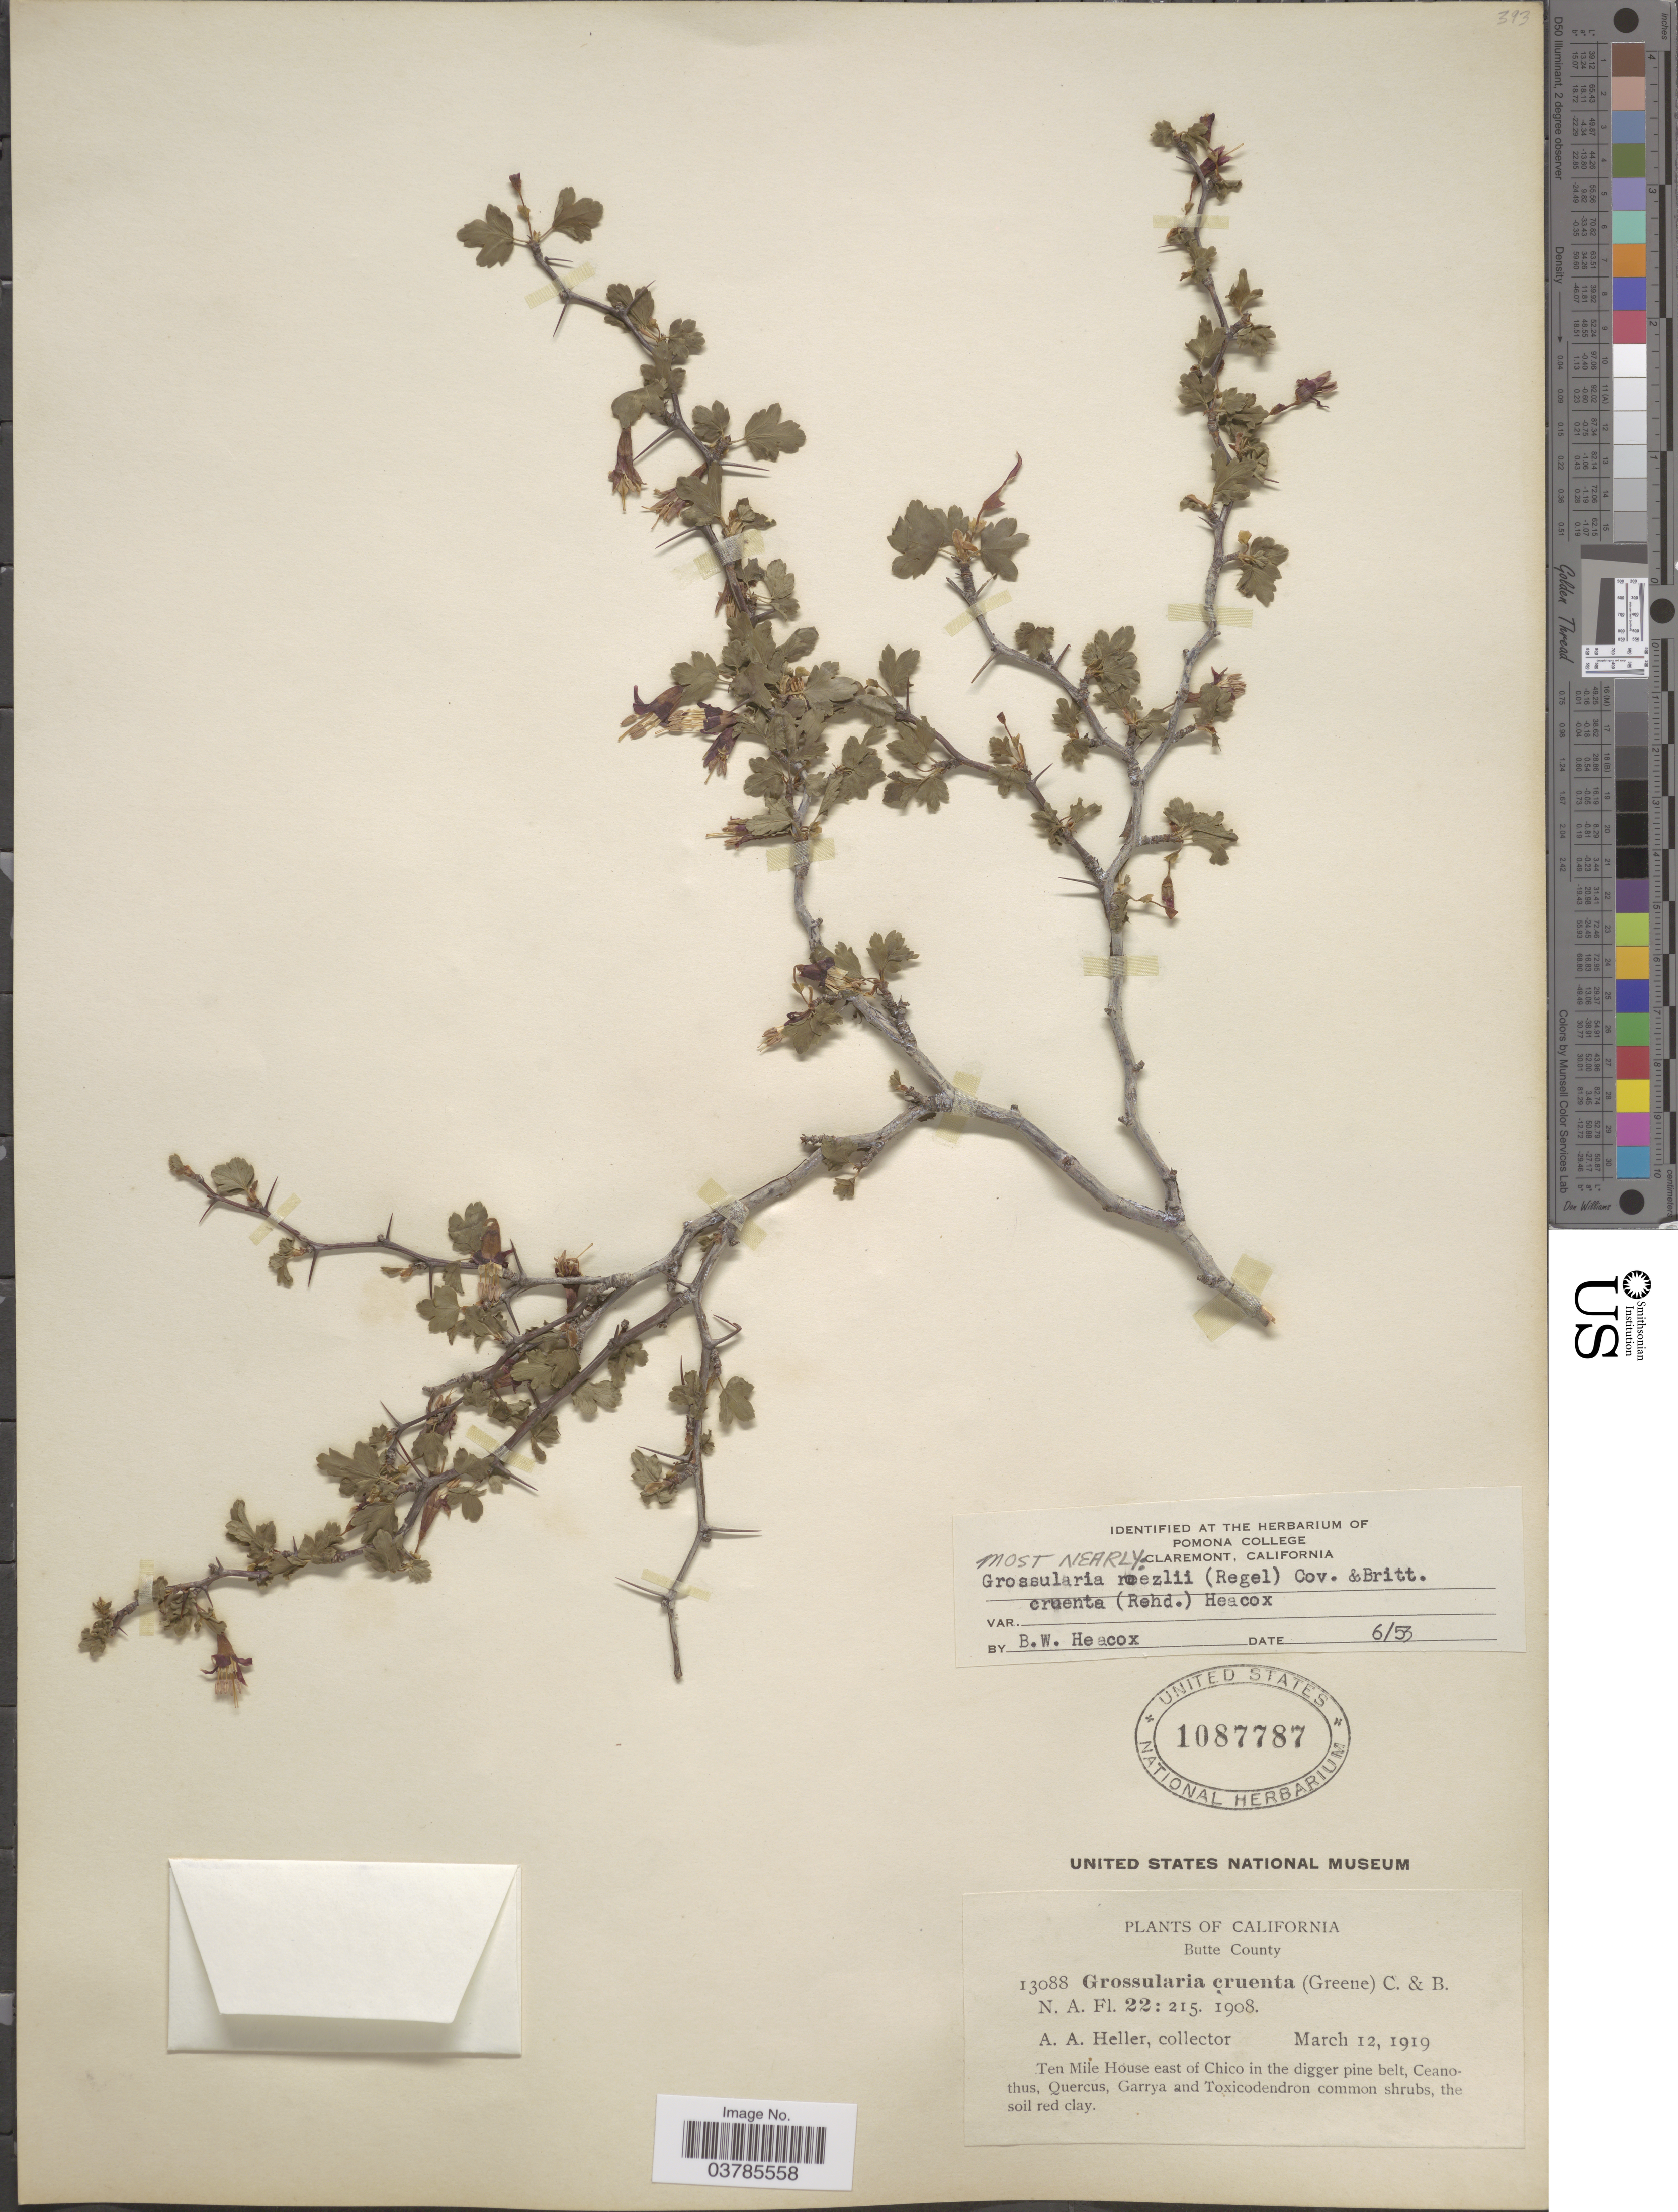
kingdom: Plantae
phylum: Tracheophyta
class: Magnoliopsida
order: Saxifragales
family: Grossulariaceae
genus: Ribes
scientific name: Ribes roezlii var. cruentum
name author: (Greene) Rehder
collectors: A. A. Heller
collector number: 13088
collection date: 1919-03-12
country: United States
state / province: California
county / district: Butte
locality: Butte County. Ten Mile House east of Chico in the digger pine belt.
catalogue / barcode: US 1087787